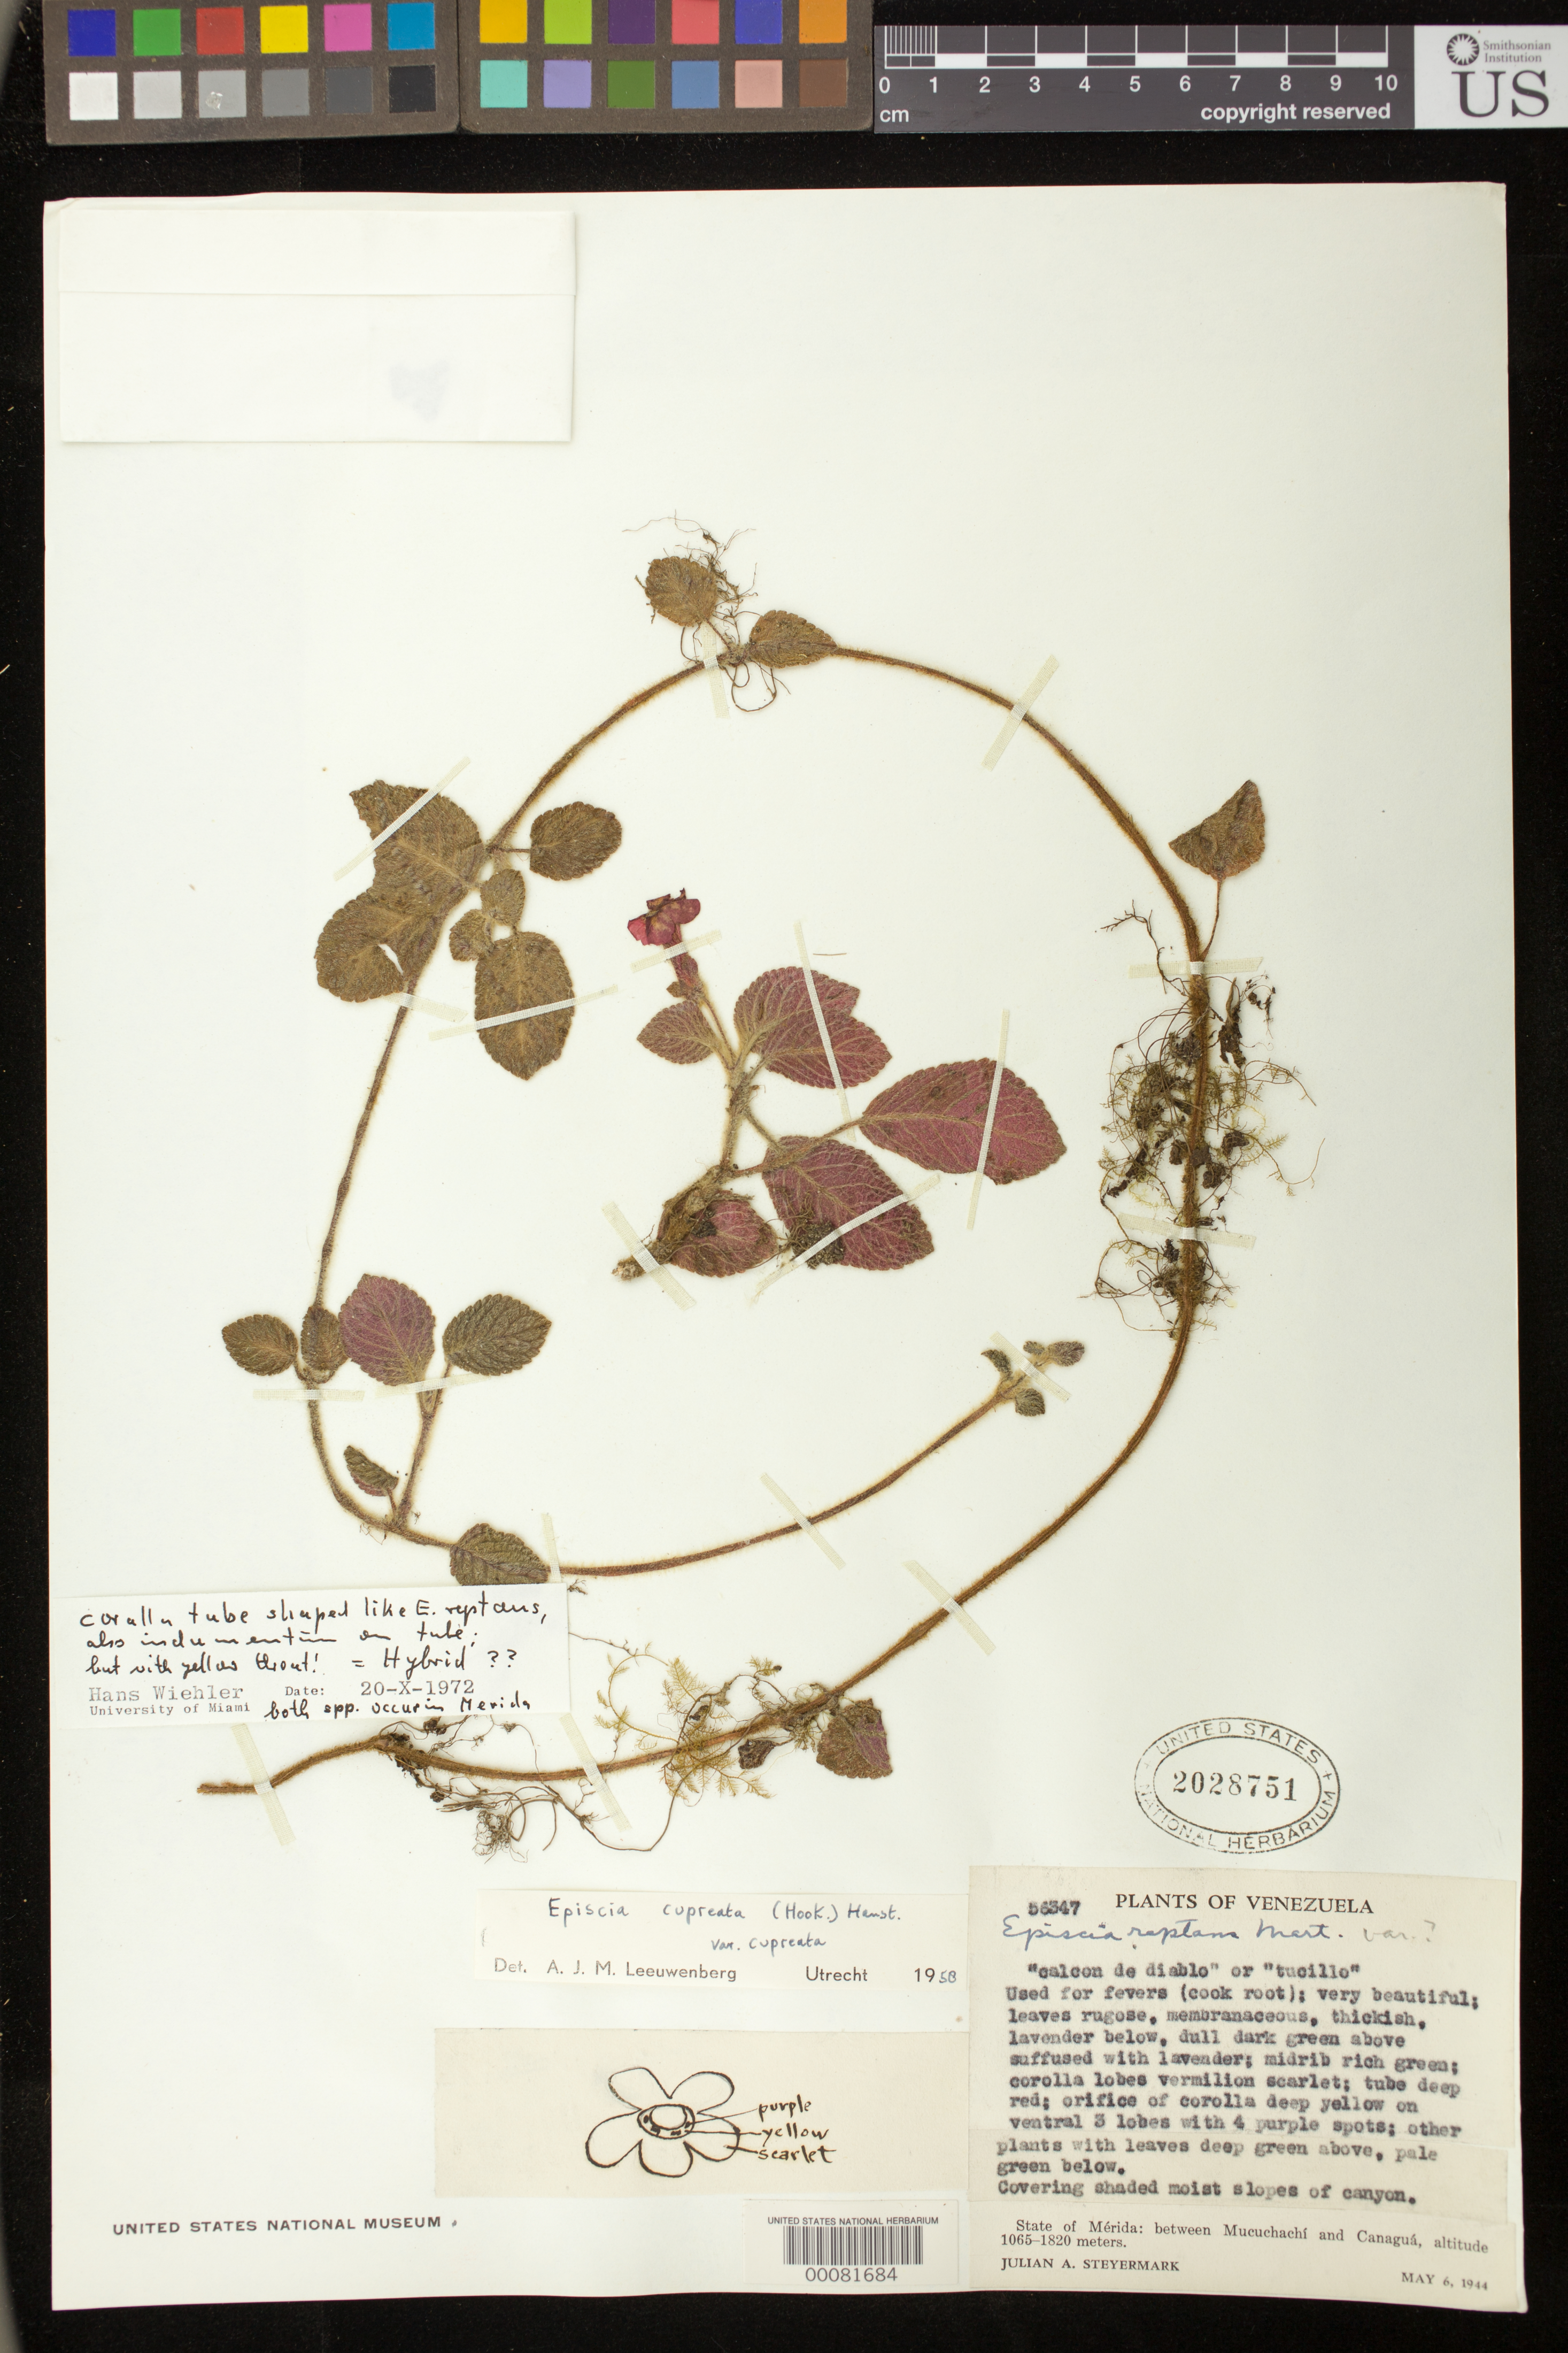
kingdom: Plantae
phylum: Tracheophyta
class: Magnoliopsida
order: Lamiales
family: Gesneriaceae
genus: Episcia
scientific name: Episcia cupreata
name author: (Hook.) Hanst.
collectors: J. Steyermark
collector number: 56347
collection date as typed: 06 May 1944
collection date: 1944-05-06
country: Venezuela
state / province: Mérida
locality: Between Mucuchachi and Canagua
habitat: Covering shaded moist shaded slopes of canyon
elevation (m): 1065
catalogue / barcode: US 2028751